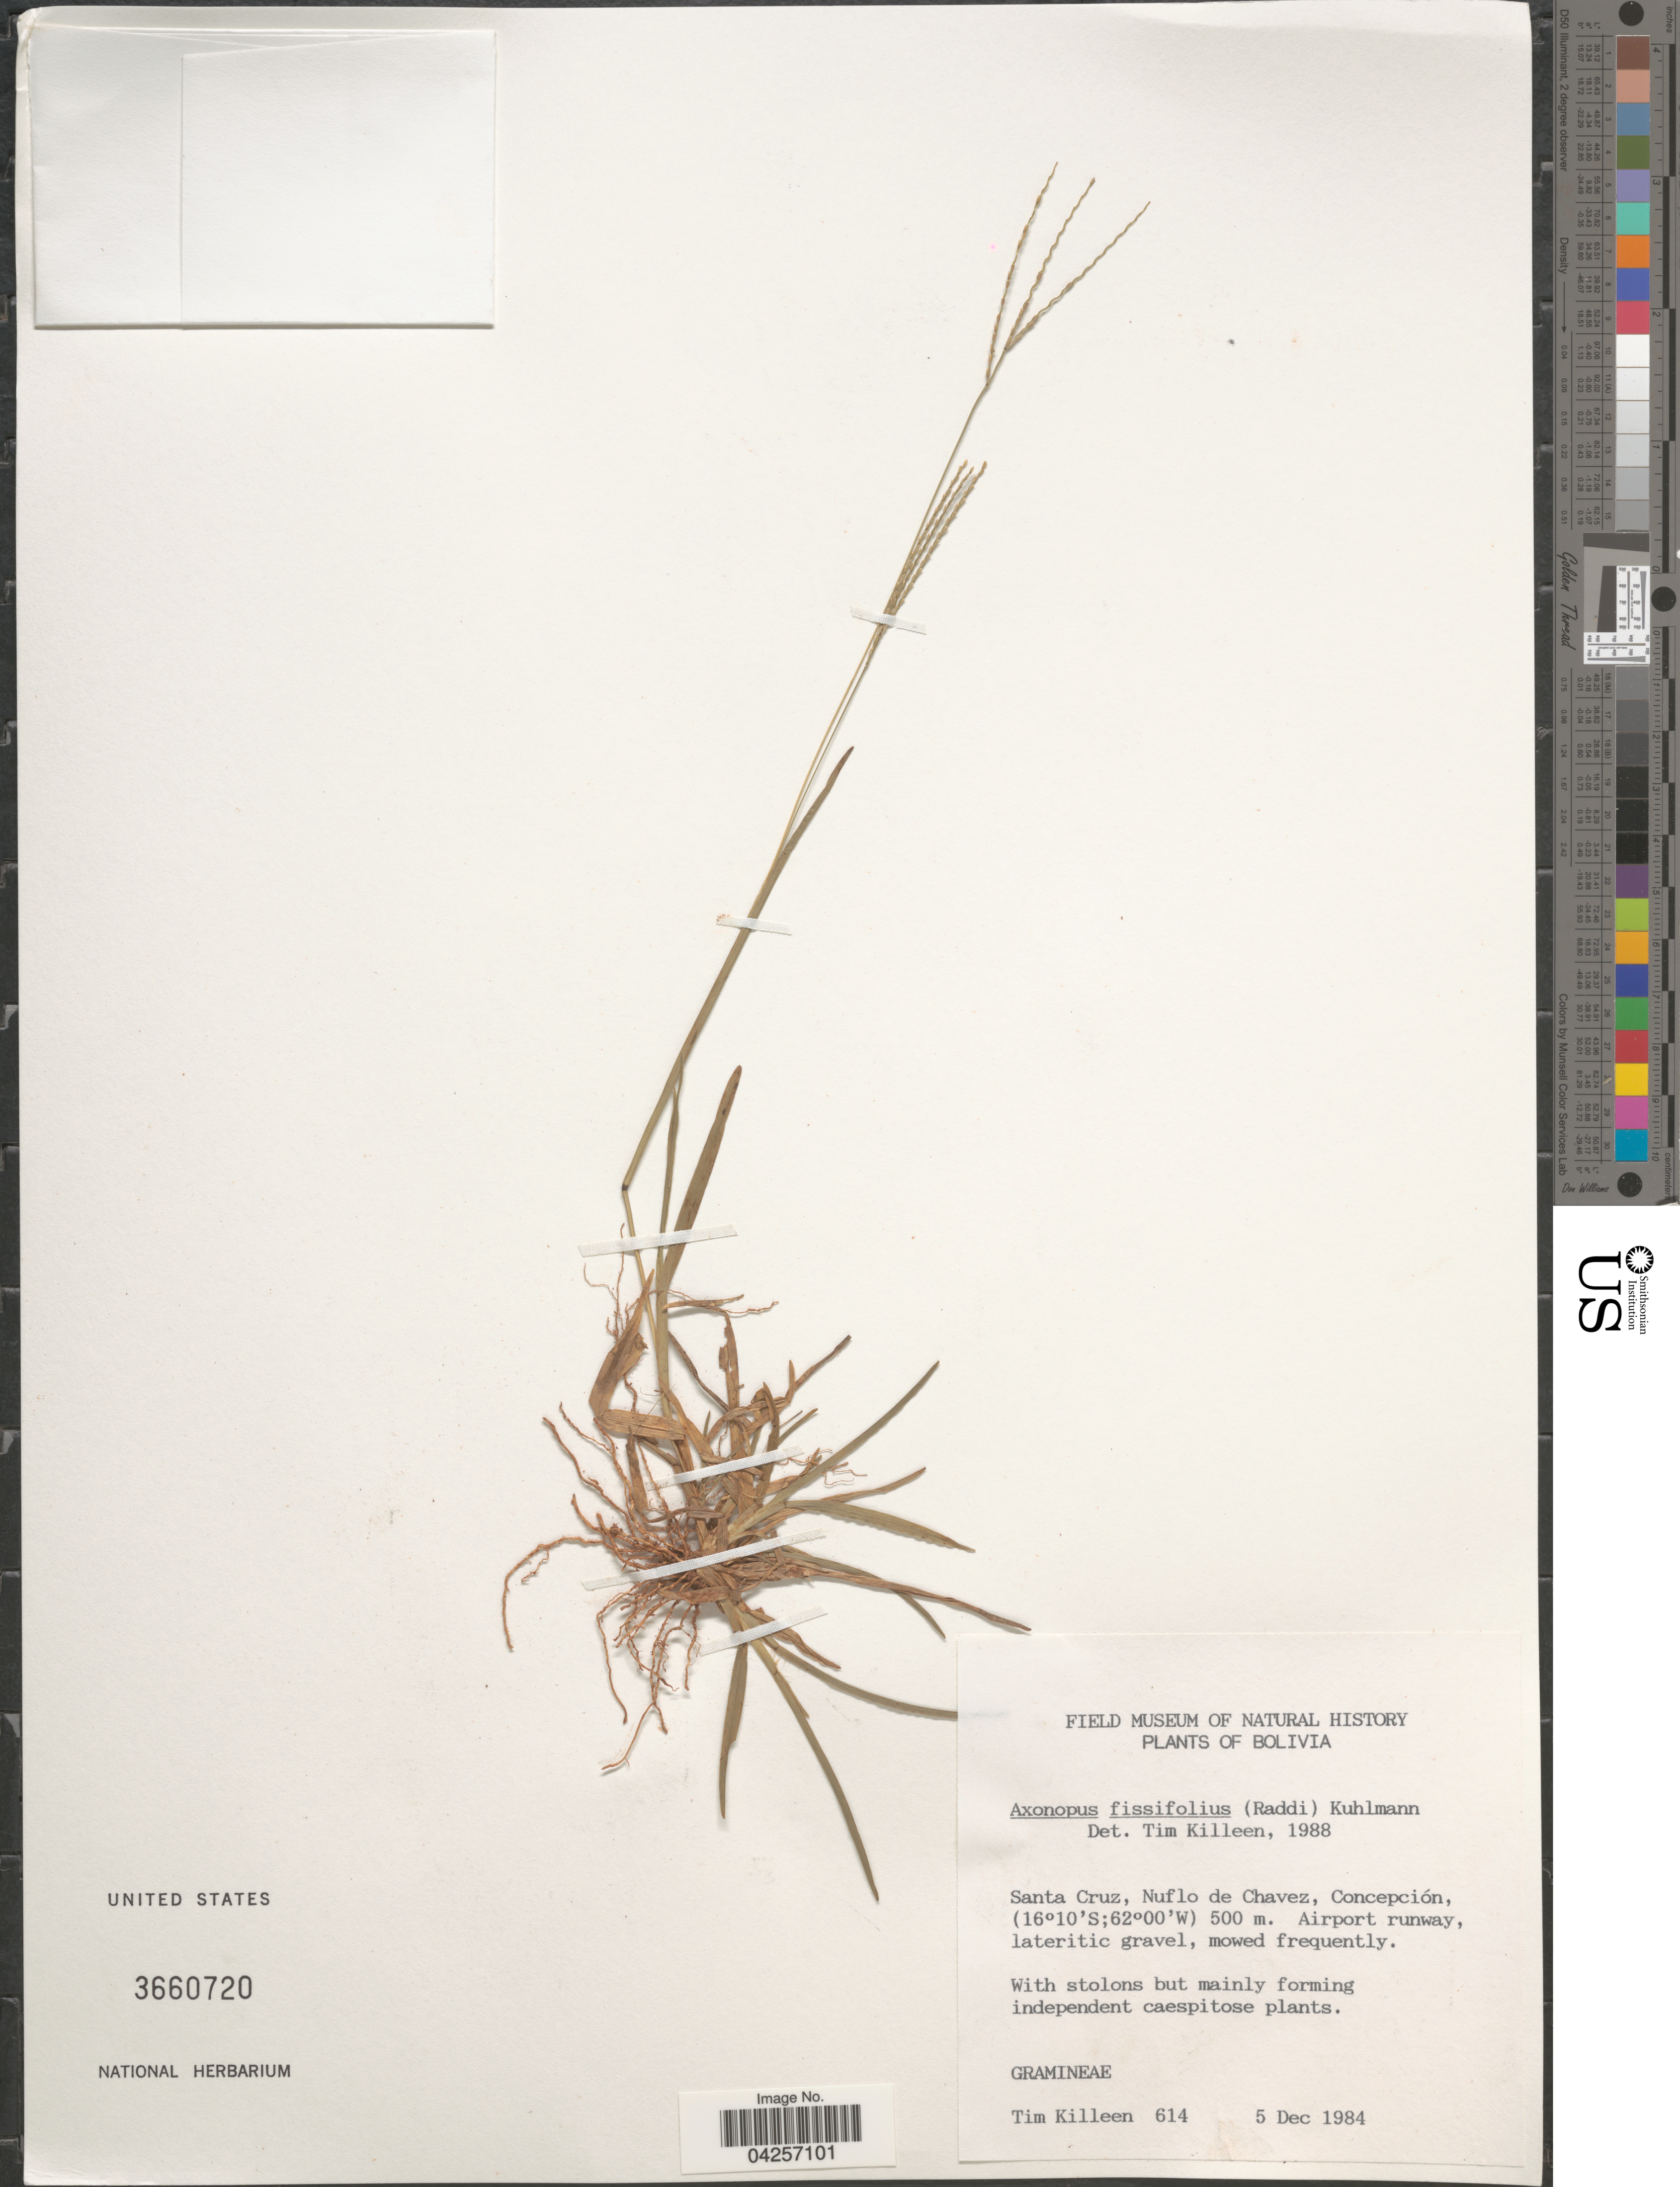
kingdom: Plantae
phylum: Tracheophyta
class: Liliopsida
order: Poales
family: Poaceae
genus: Axonopus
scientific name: Axonopus fissifolius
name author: (Raddi) Kuhlm.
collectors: T. J. Killeen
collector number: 614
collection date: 1984-12-05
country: Bolivia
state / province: Santa Cruz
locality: Nuflo de Chavez, Concepción.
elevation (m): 500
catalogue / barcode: US 3660720